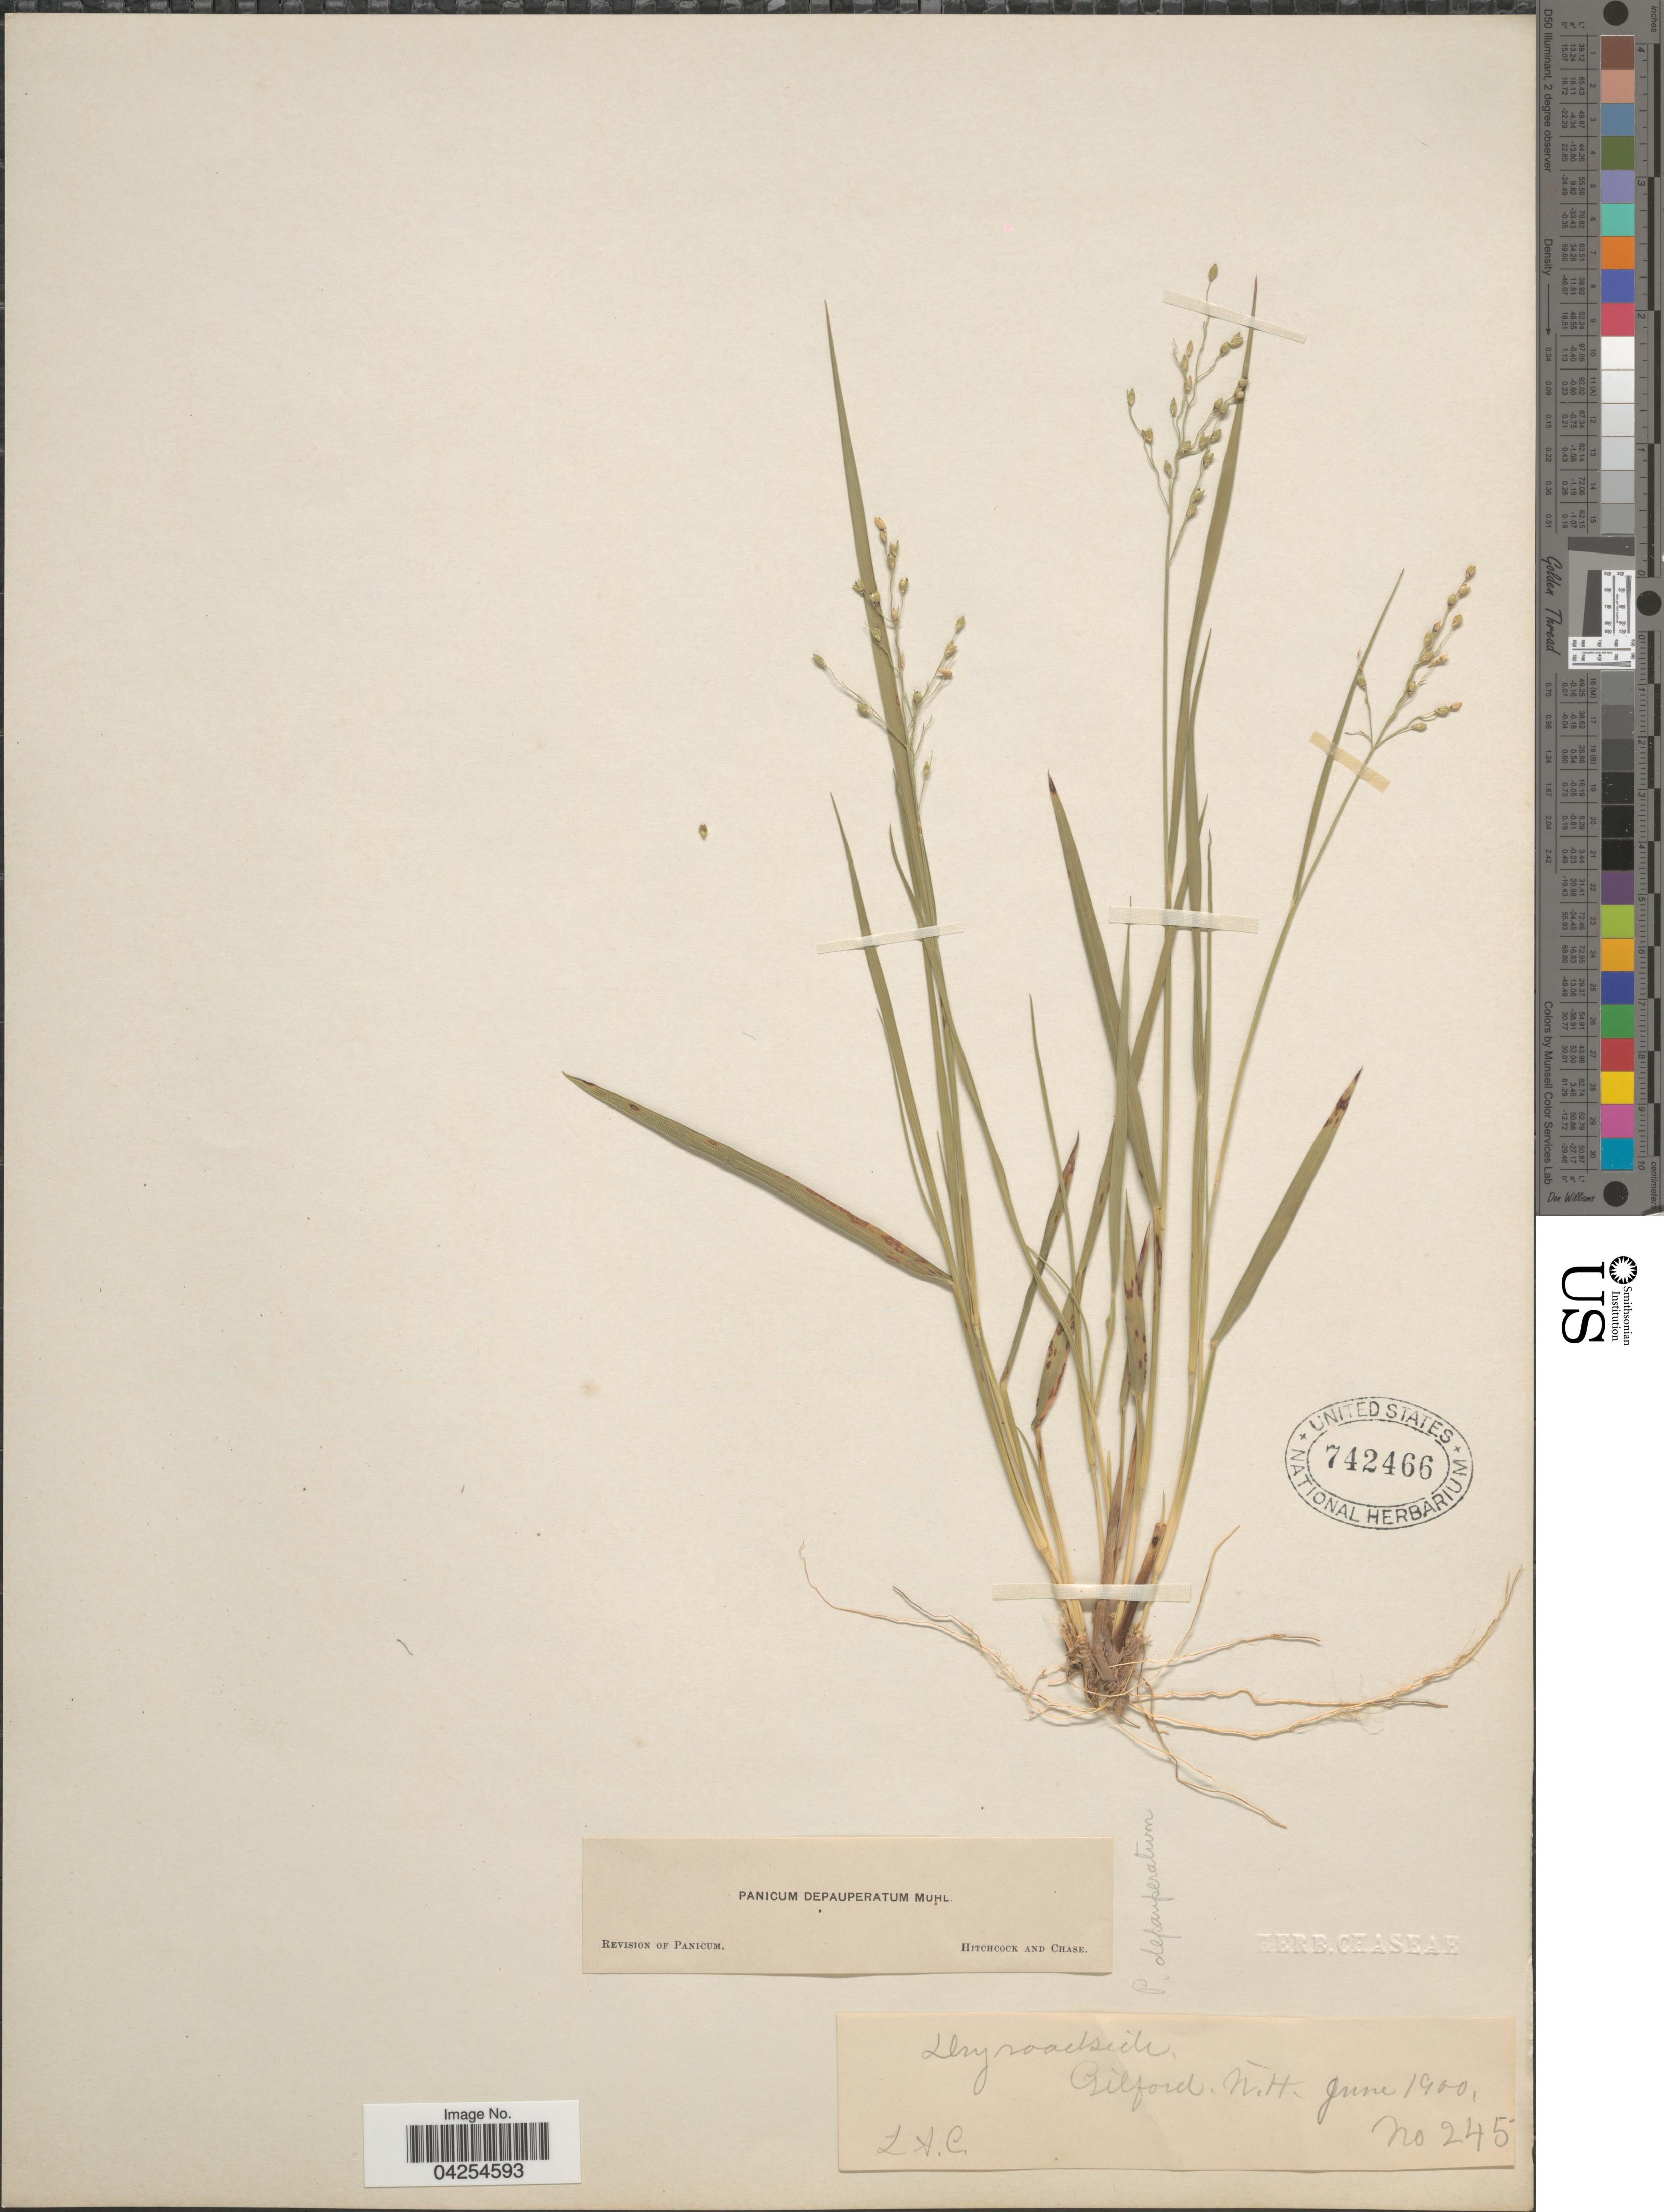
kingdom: Plantae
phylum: Tracheophyta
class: Liliopsida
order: Poales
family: Poaceae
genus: Dichanthelium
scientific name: Dichanthelium depauperatum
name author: (Muhl.) Gould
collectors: L. A. C.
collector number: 245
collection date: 1900-06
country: United States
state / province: New Hampshire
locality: Gilford.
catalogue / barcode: US 742466